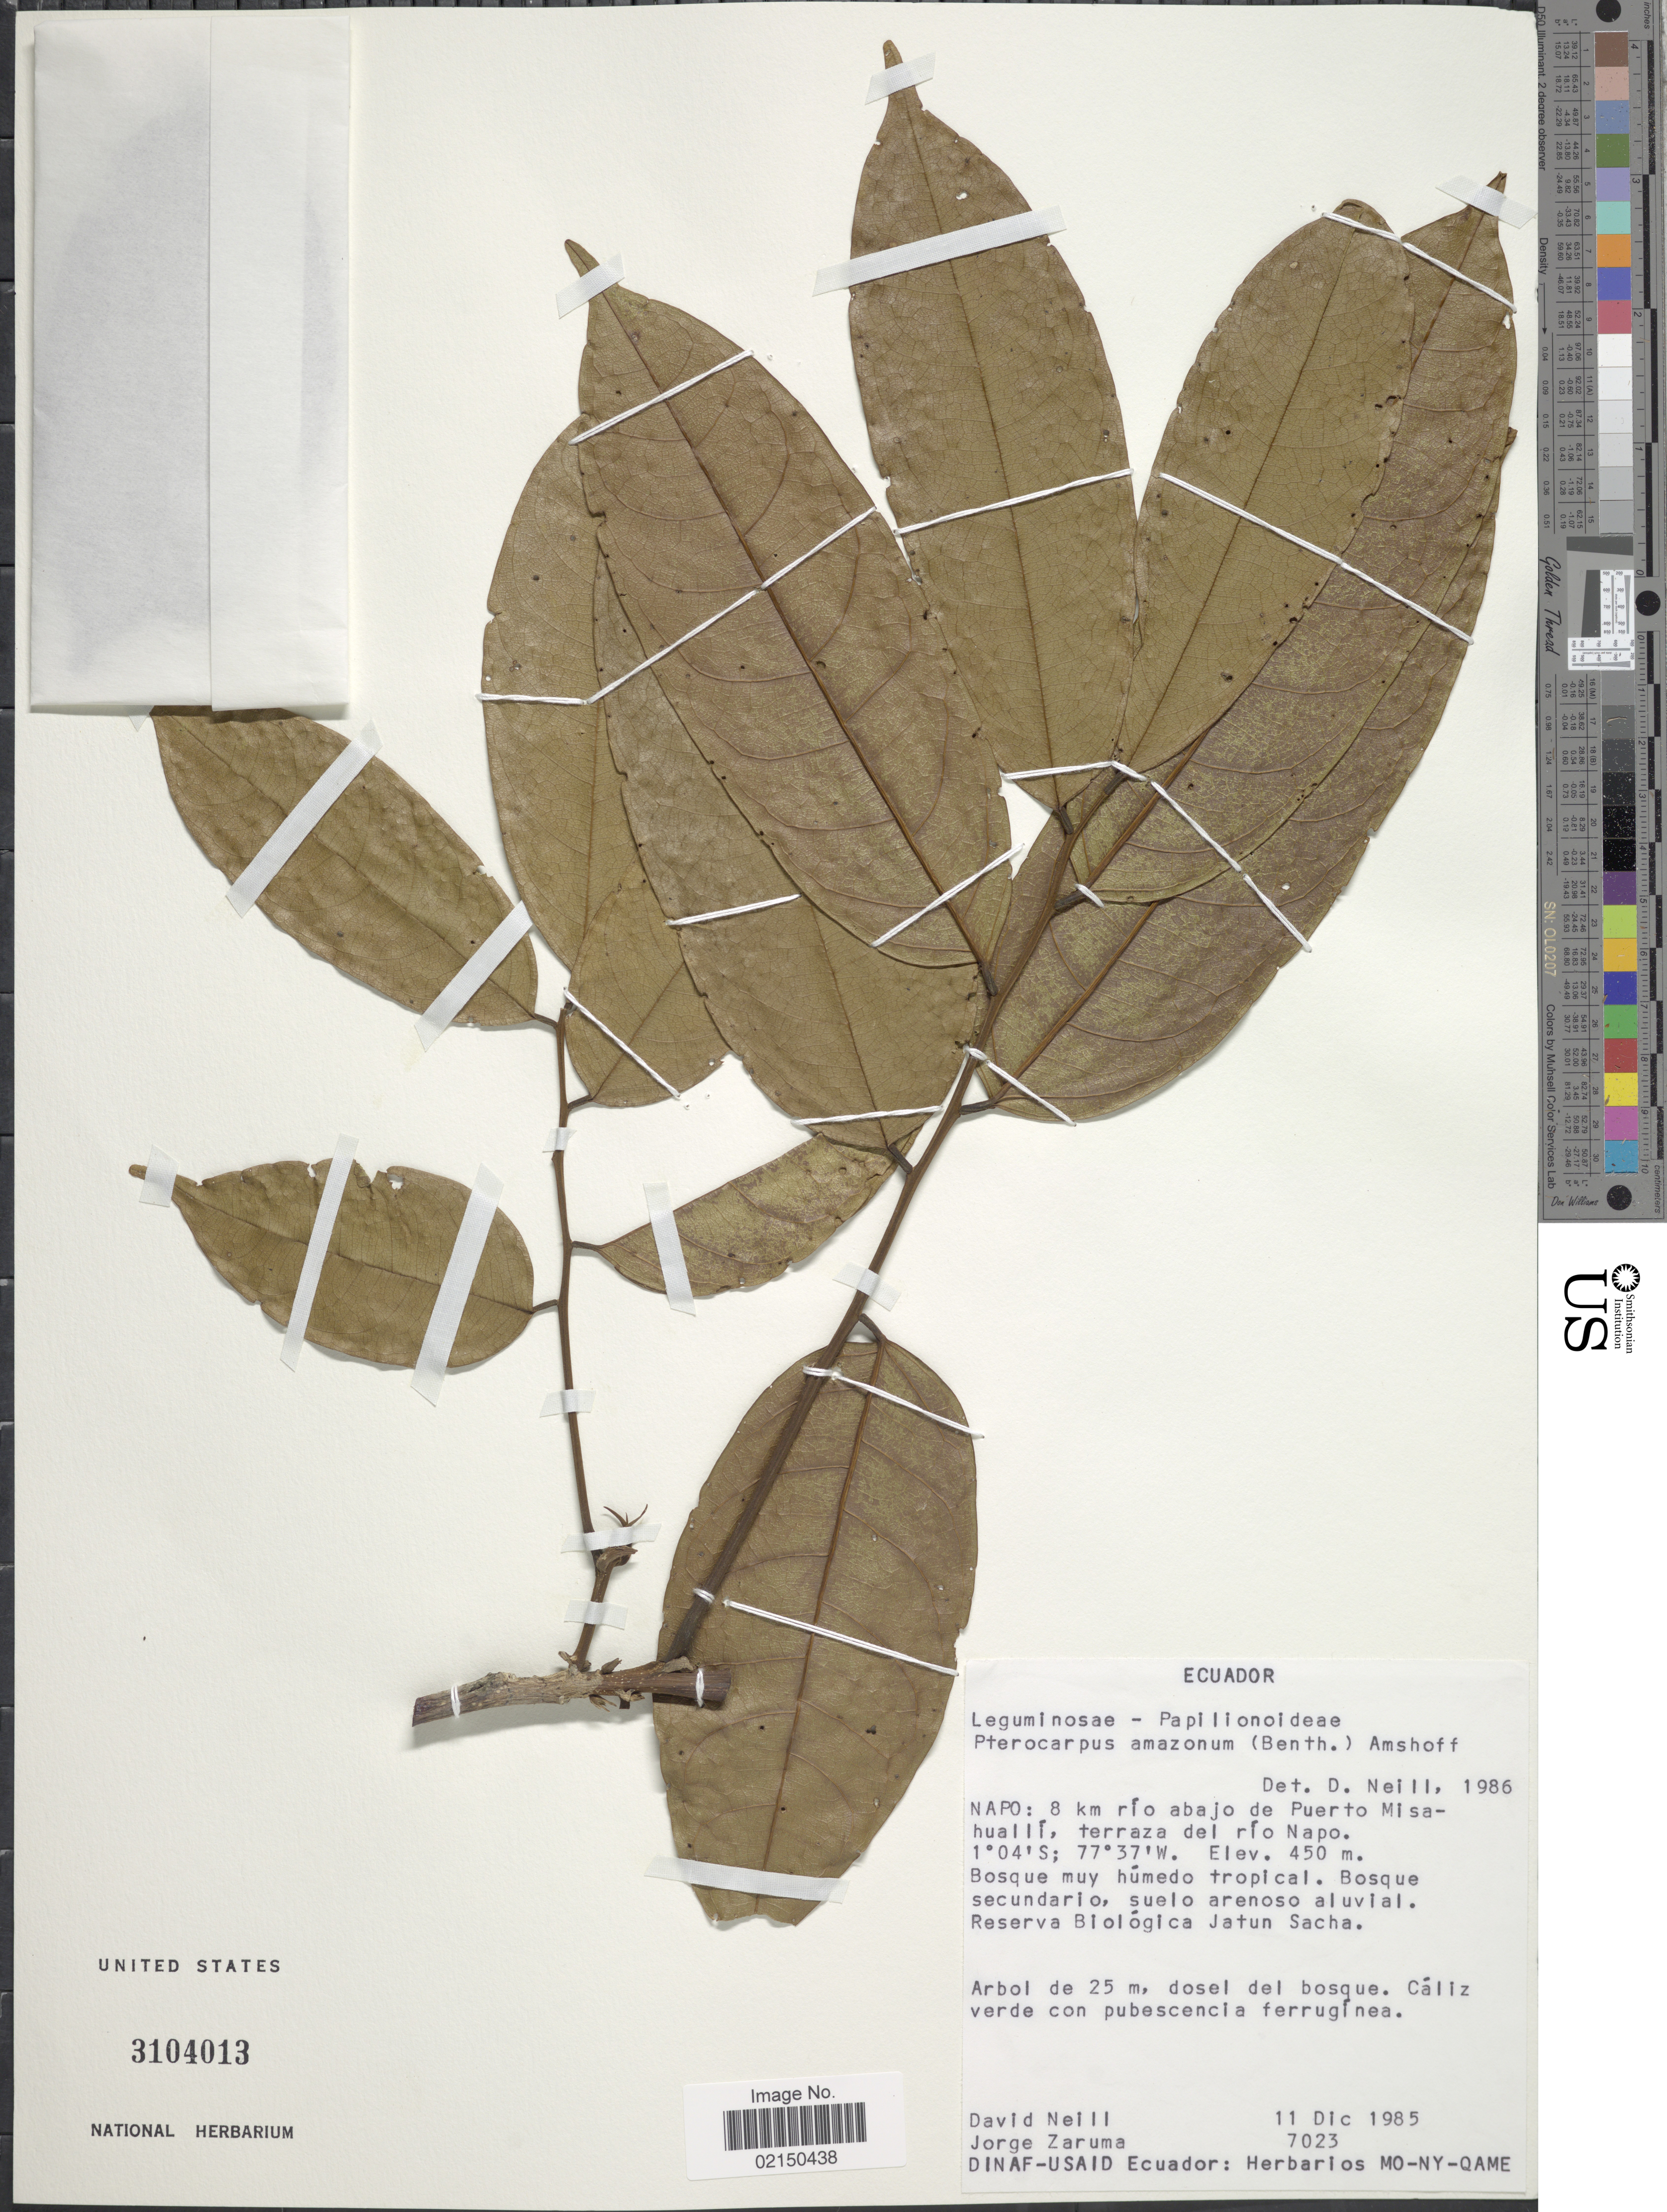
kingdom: Plantae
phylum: Tracheophyta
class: Magnoliopsida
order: Fabales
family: Fabaceae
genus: Pterocarpus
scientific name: Pterocarpus amazonum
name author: (Benth.) Amshoff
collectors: D. Neill & J. Zaruma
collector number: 7023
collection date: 1985-12-11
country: Ecuador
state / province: Napo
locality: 8 km rio abajo de Puerto Misahualli, terraza del rio Napo, bosque muy humedo tropical, Reserva Biologica Jatun Sacha.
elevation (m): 450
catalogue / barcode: US 3104013